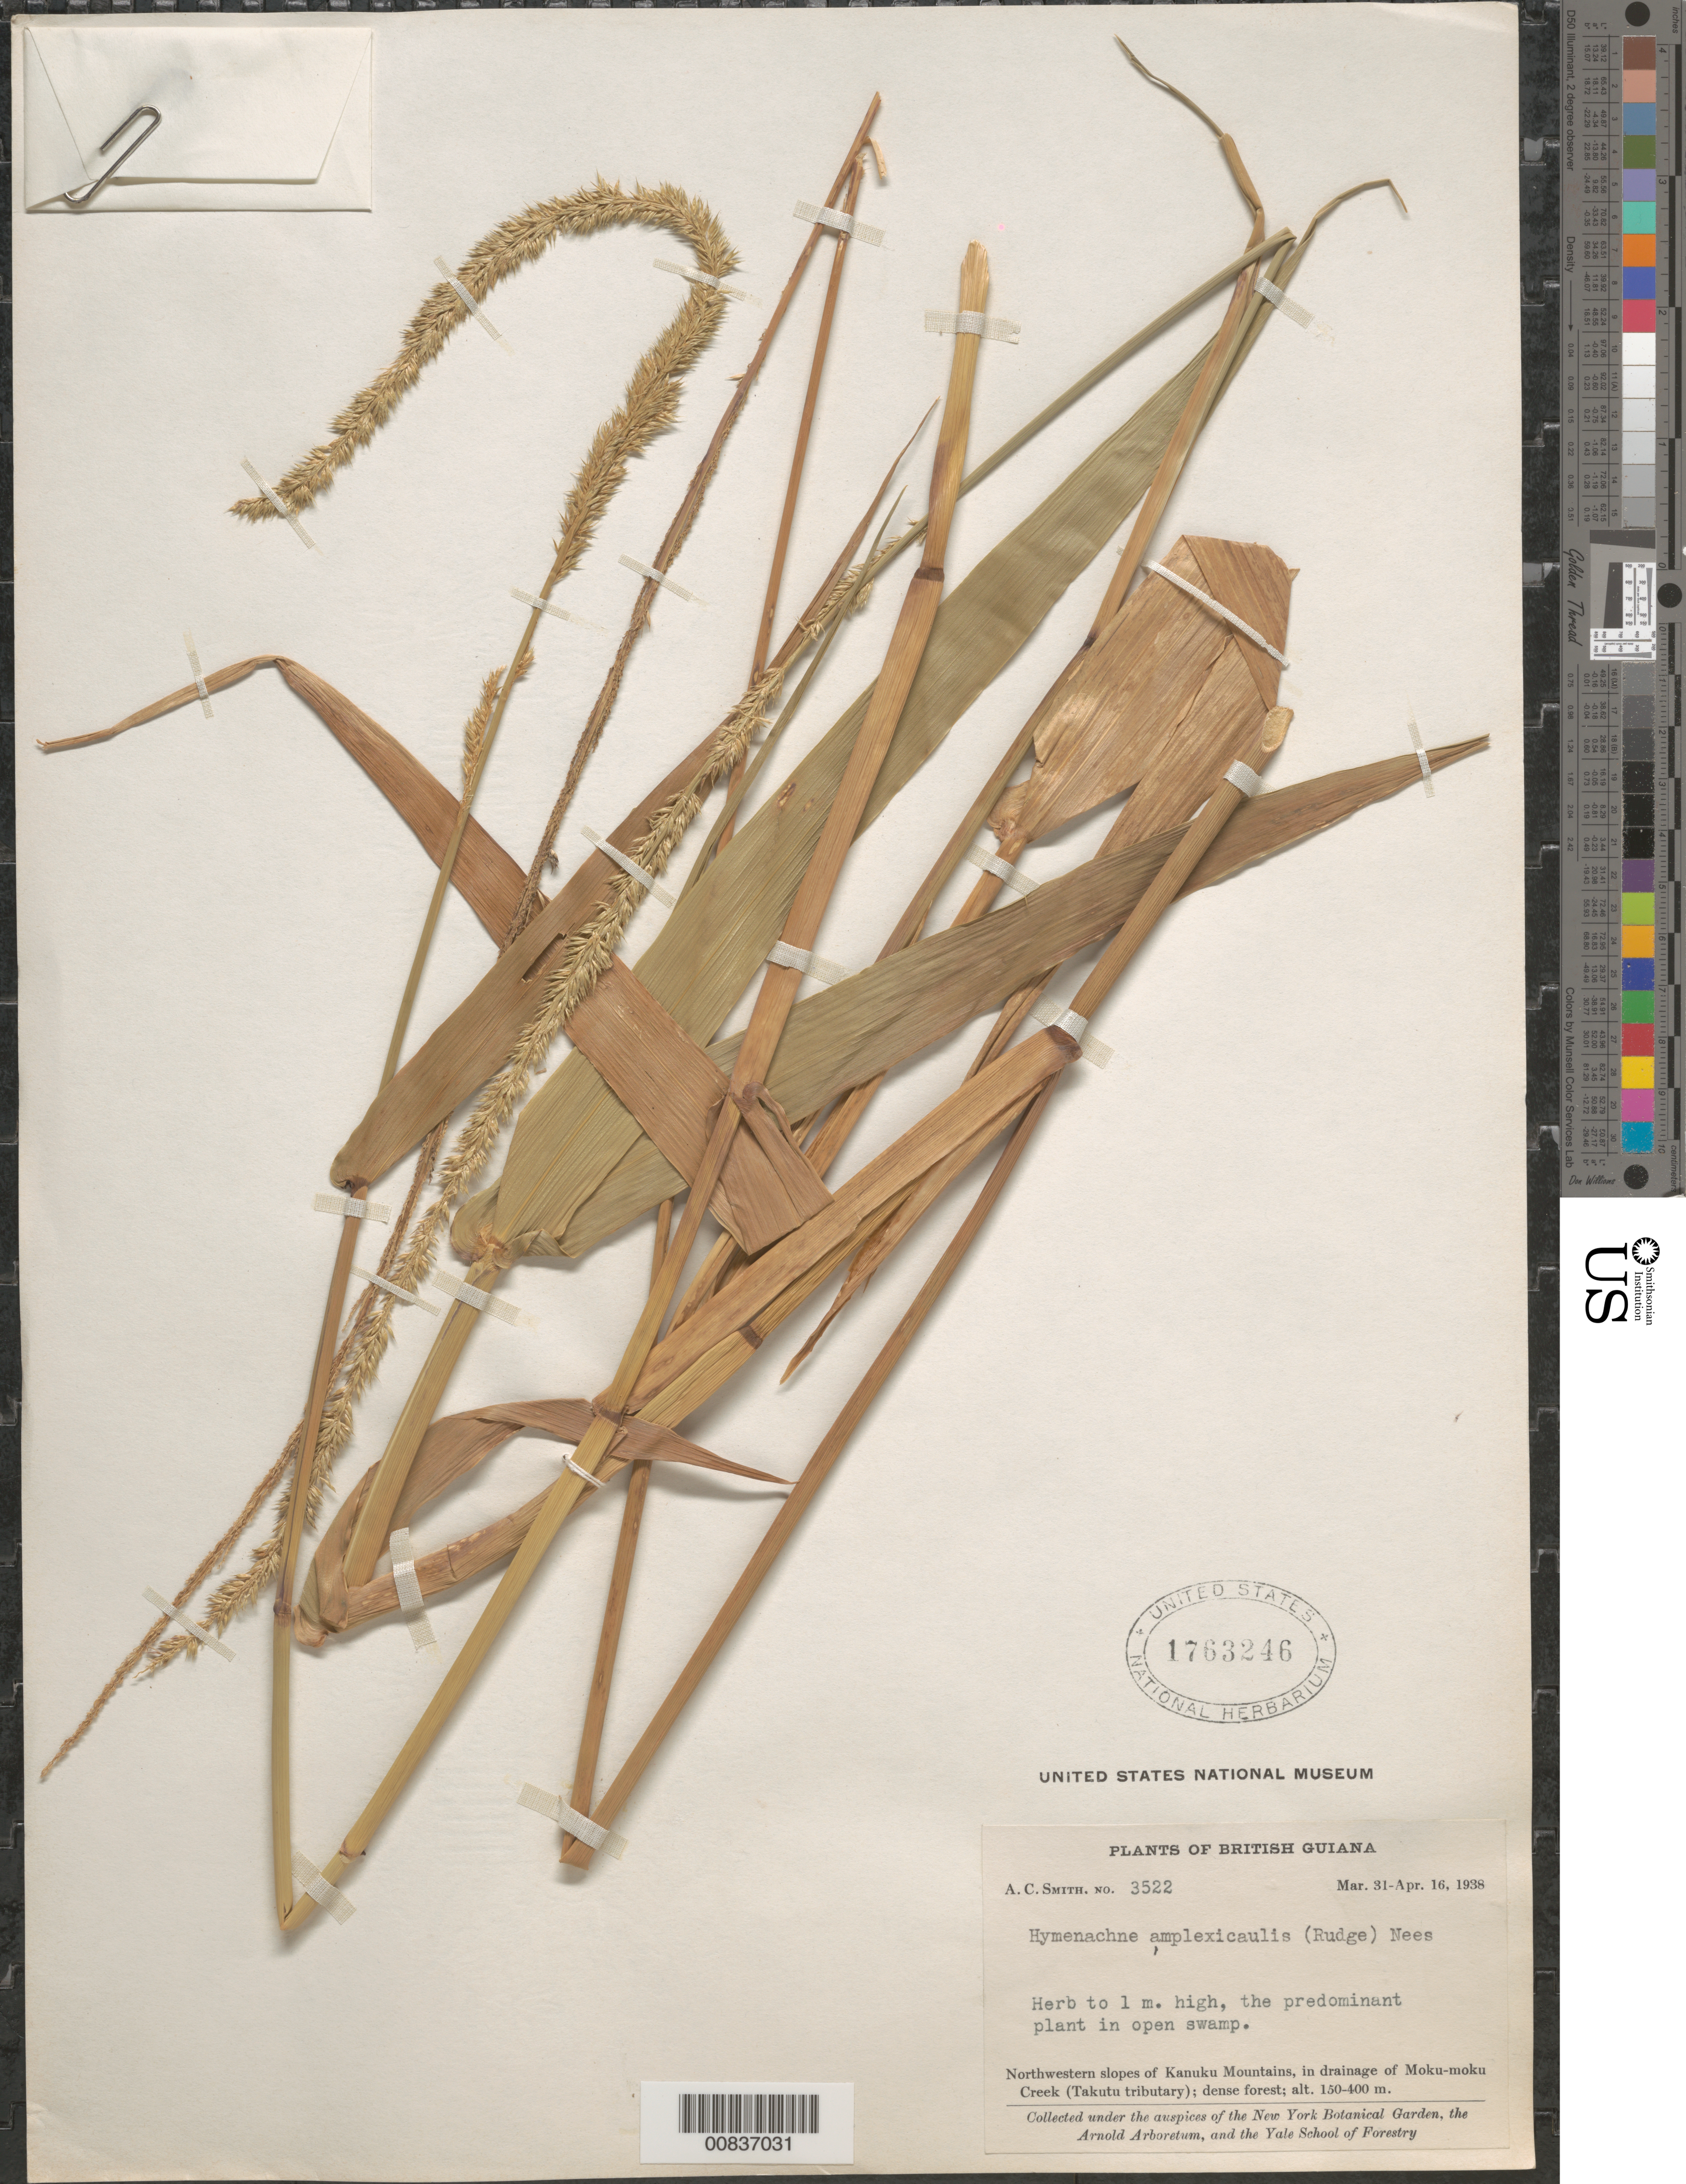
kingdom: Plantae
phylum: Tracheophyta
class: Liliopsida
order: Poales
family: Poaceae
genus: Hymenachne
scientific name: Hymenachne amplexicaulis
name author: (Rudge) Nees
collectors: A. C. Smith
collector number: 3522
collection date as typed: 31-Mar-38 to 16-Apr-38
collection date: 1938-03-31/1938-04-16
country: Guyana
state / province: U. Takutu-U. Essequibo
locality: Kanuku Mts., NW slopes, in drainage of Moku-moku Creek (Takutu tributary)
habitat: Open swamp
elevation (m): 150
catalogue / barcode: US 1763246